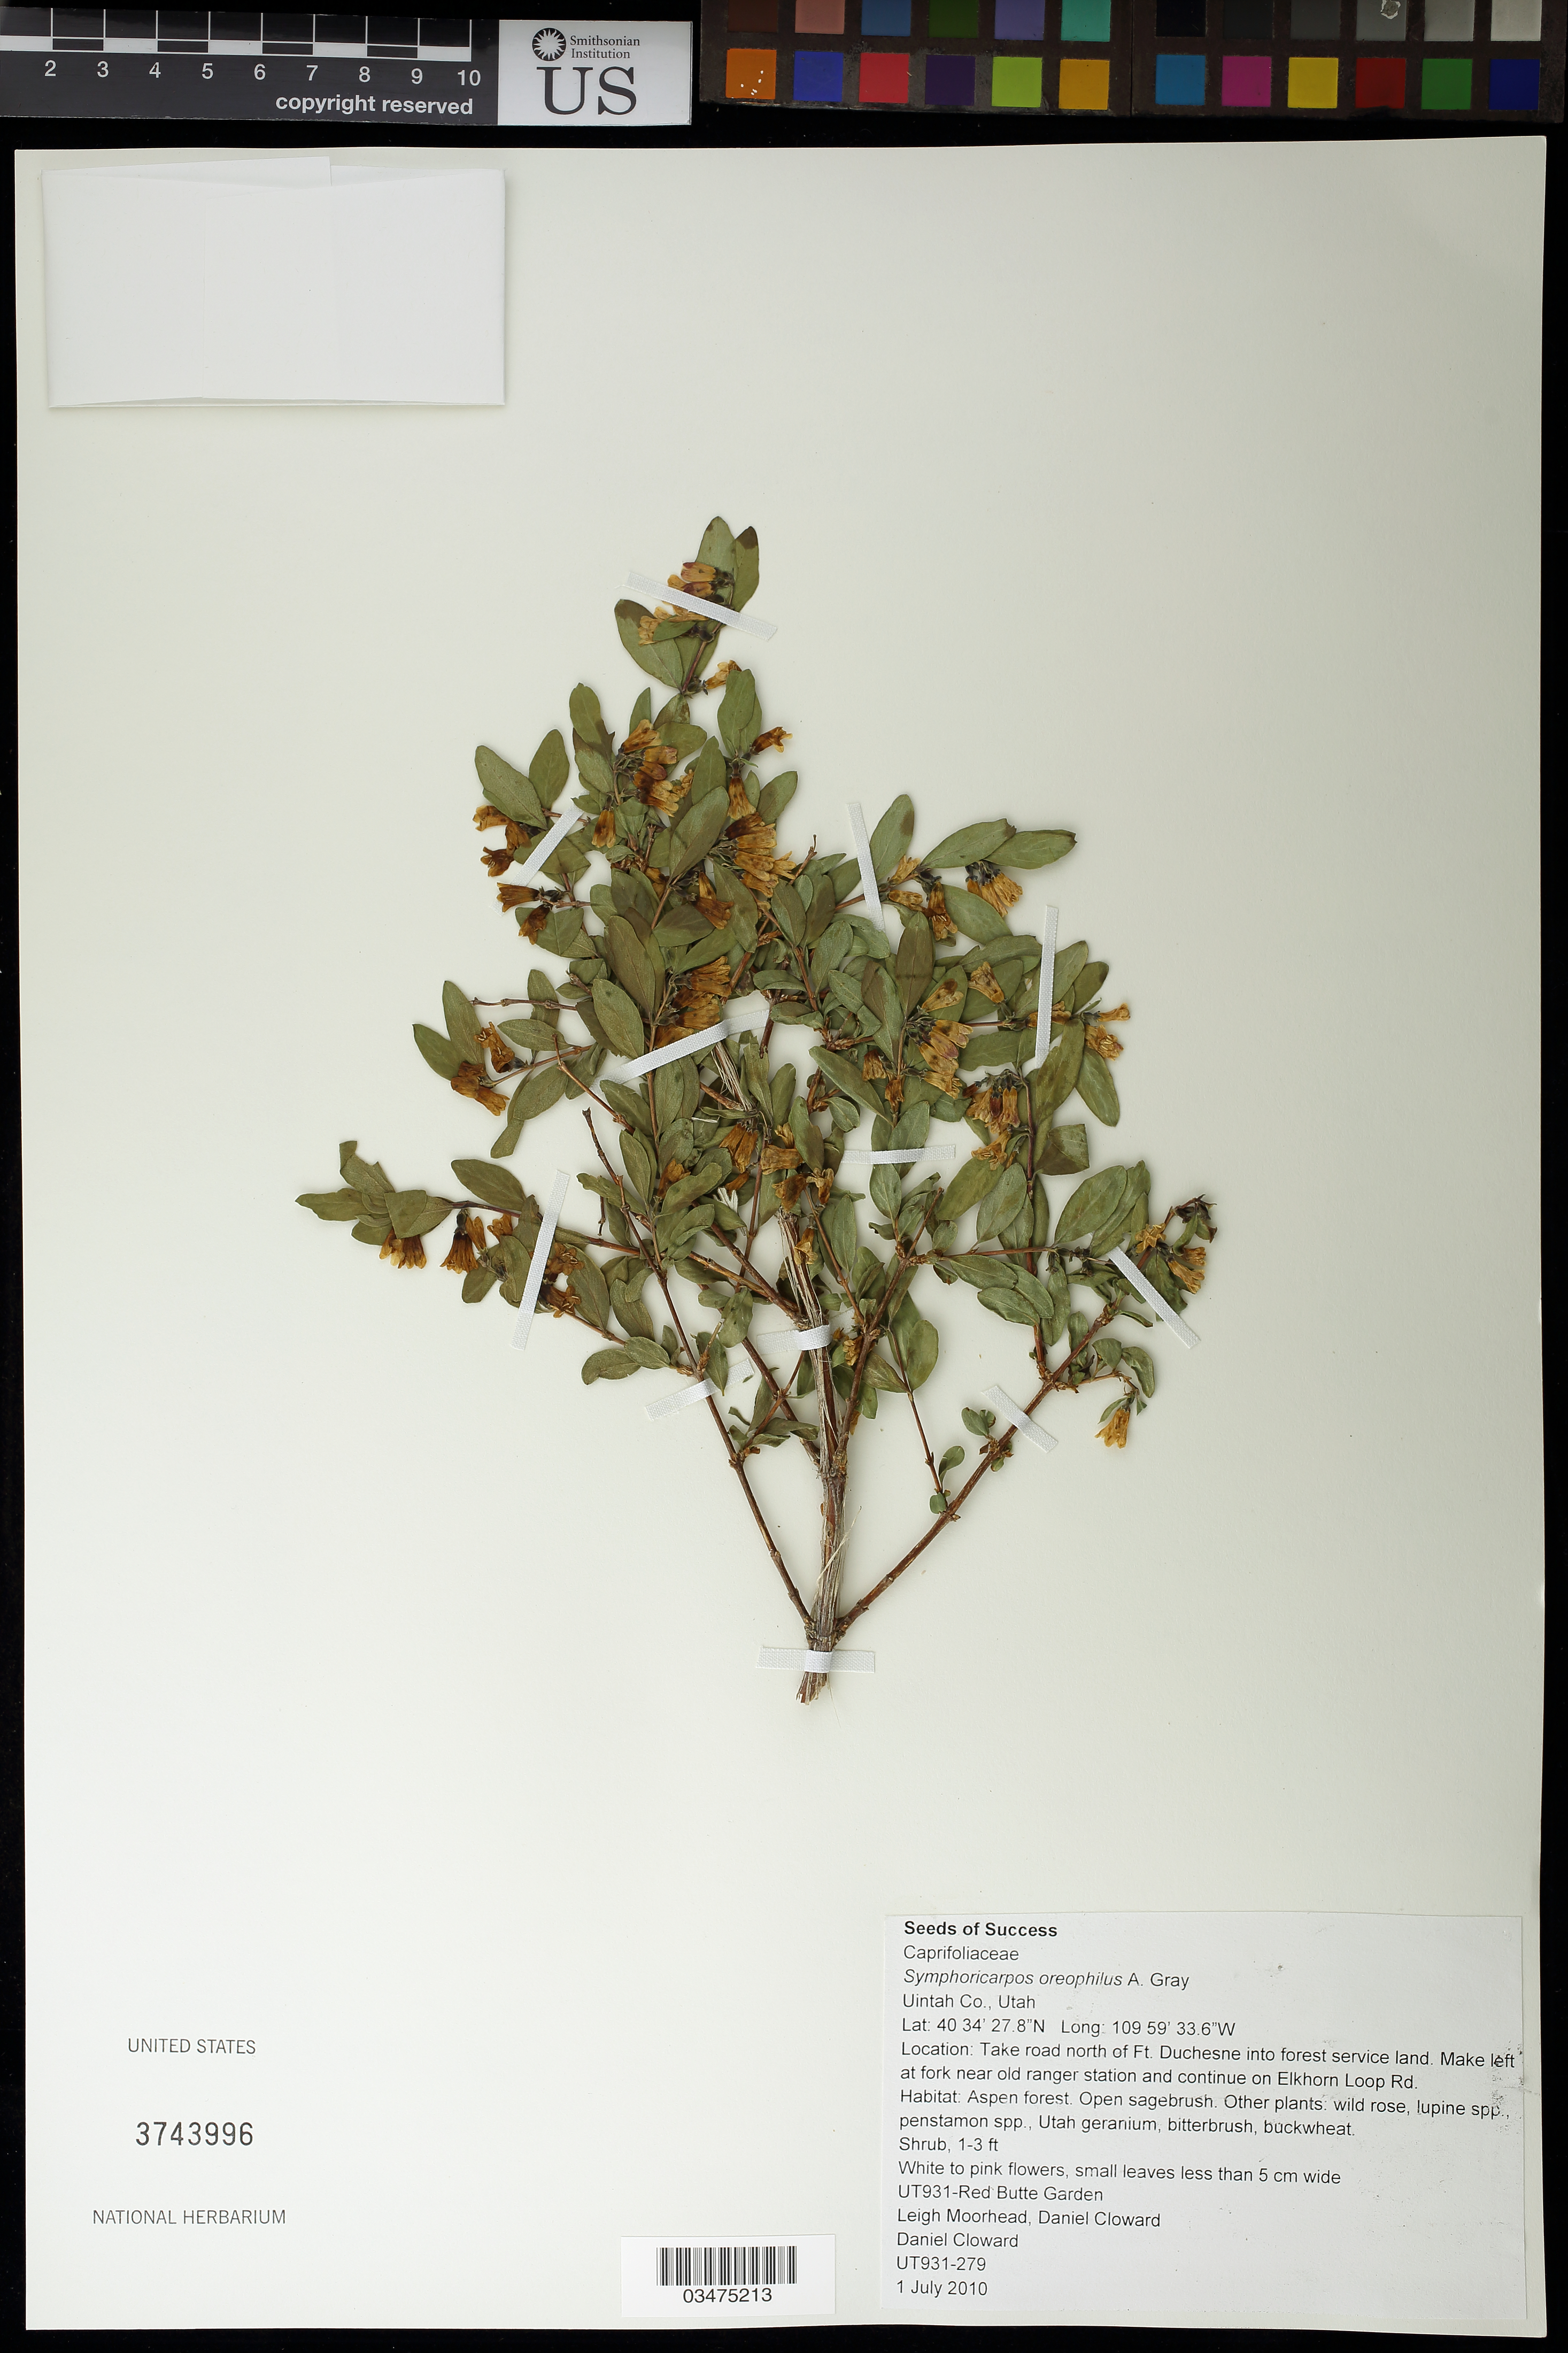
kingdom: Plantae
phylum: Tracheophyta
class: Magnoliopsida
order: Dipsacales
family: Caprifoliaceae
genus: Symphoricarpos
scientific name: Symphoricarpos oreophilus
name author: A. Gray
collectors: L. Moorhead & D. Cloward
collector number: UT931-279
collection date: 2010-07-01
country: United States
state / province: Utah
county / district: Uintah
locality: Elkhorn Loop Rd.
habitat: Aspen forest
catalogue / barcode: US 3743996